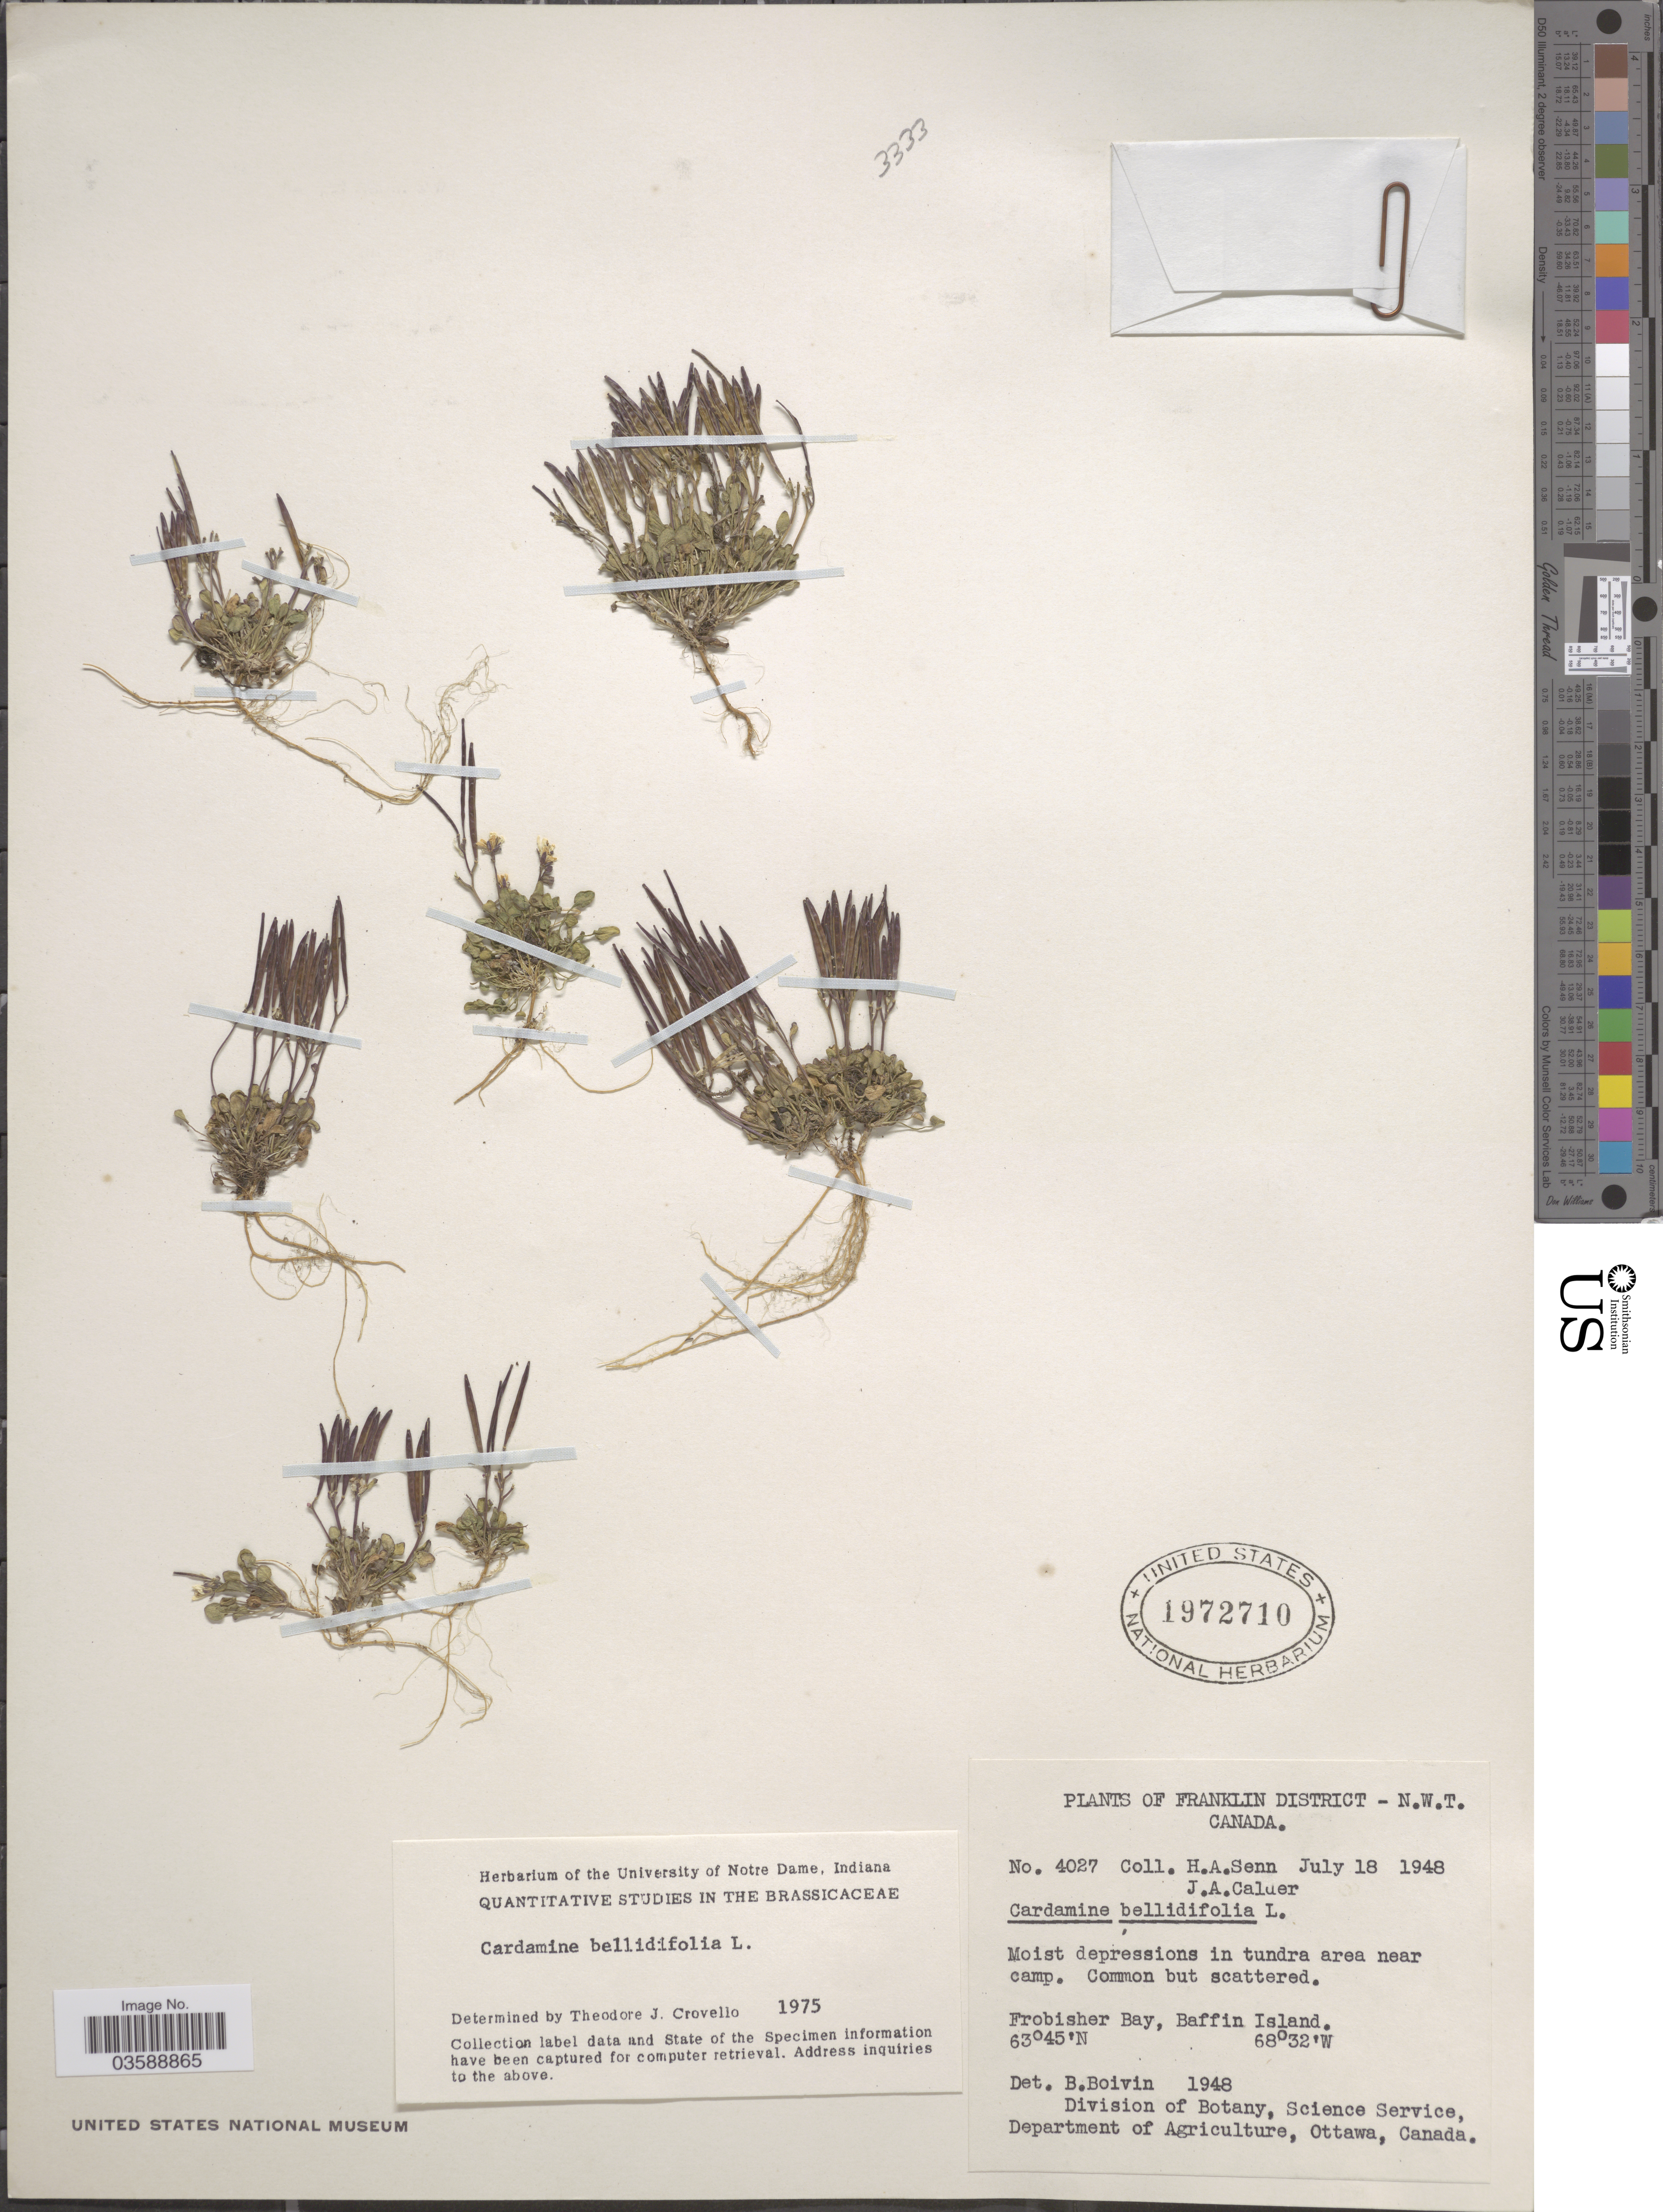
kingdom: Plantae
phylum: Tracheophyta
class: Magnoliopsida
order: Brassicales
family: Brassicaceae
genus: Cardamine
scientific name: Cardamine bellidifolia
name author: L.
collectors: H. Senn & J. A. Calder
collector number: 4027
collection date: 1948-07-18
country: Canada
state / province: Northwest Territories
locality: North West Territories Canada. Franklin District. Frobisher Bay, Baffin Island.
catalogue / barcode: US 1972710